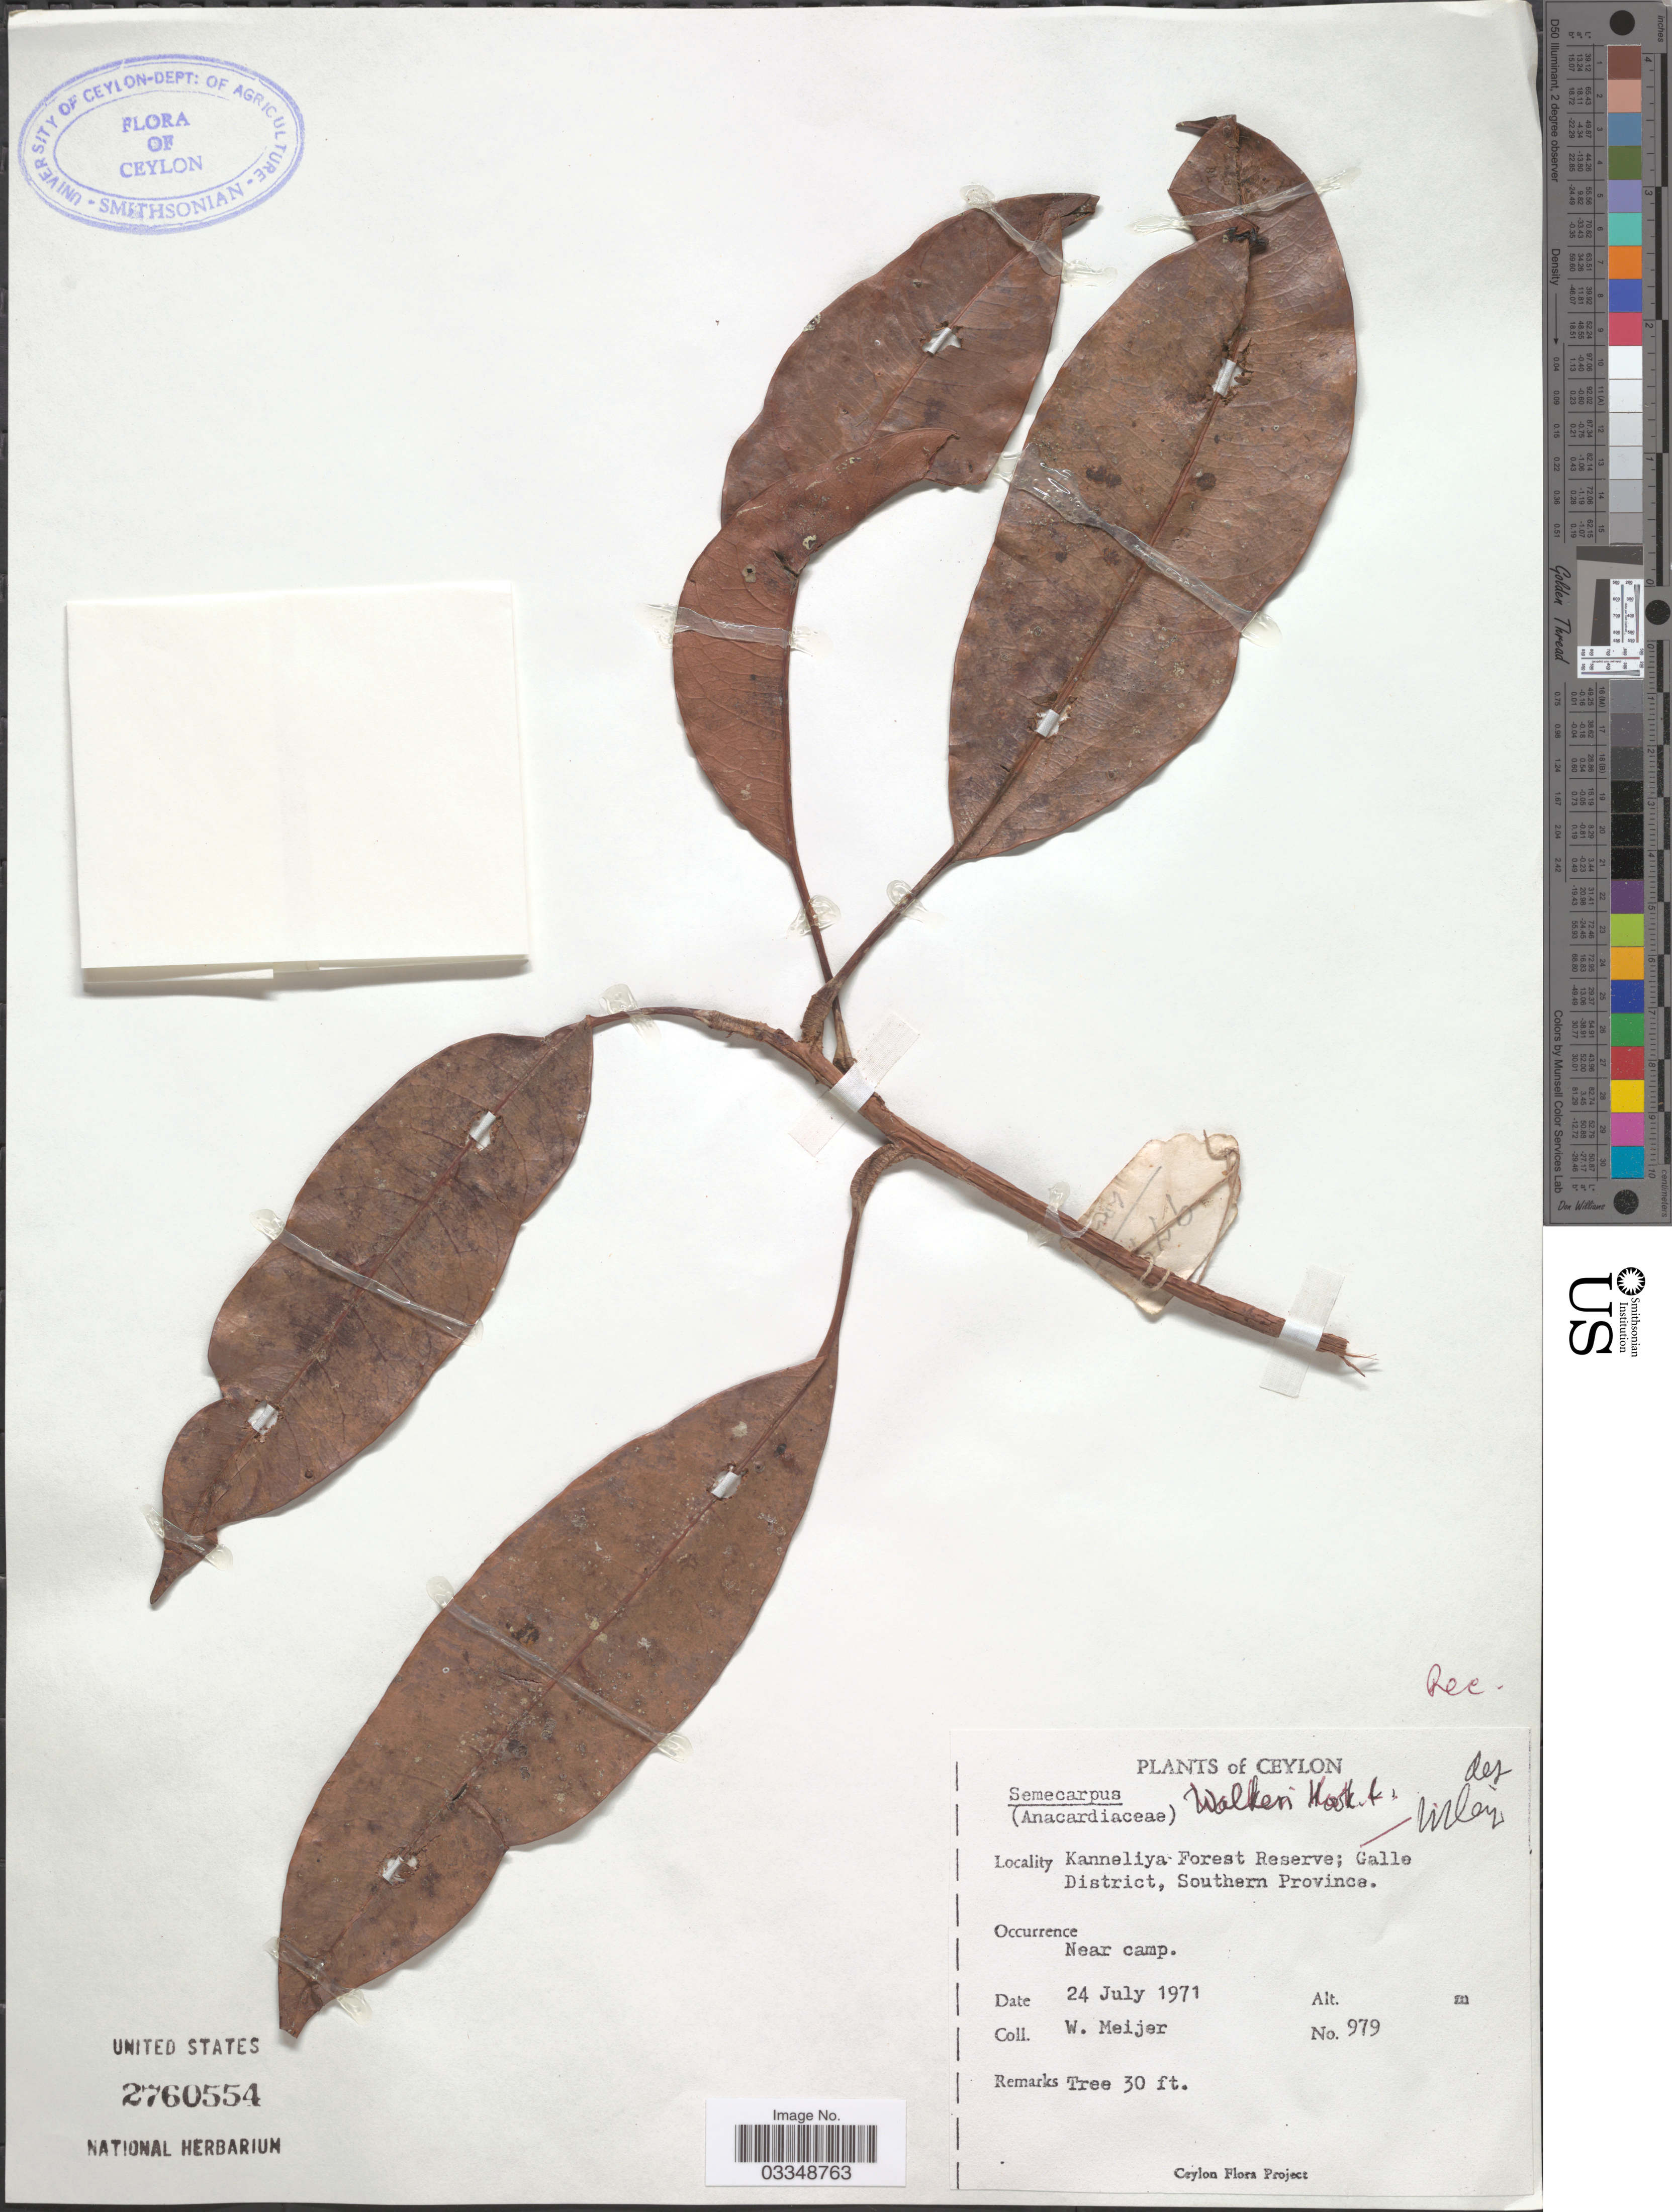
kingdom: Plantae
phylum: Tracheophyta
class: Magnoliopsida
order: Sapindales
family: Anacardiaceae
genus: Semecarpus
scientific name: Semecarpus walkeri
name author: Hook. f.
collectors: W. Meijer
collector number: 979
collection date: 1971-07-24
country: Sri Lanka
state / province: Southern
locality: Ceylon. Kanneliya Forest Reserve; Galle District.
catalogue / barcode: US 2760554